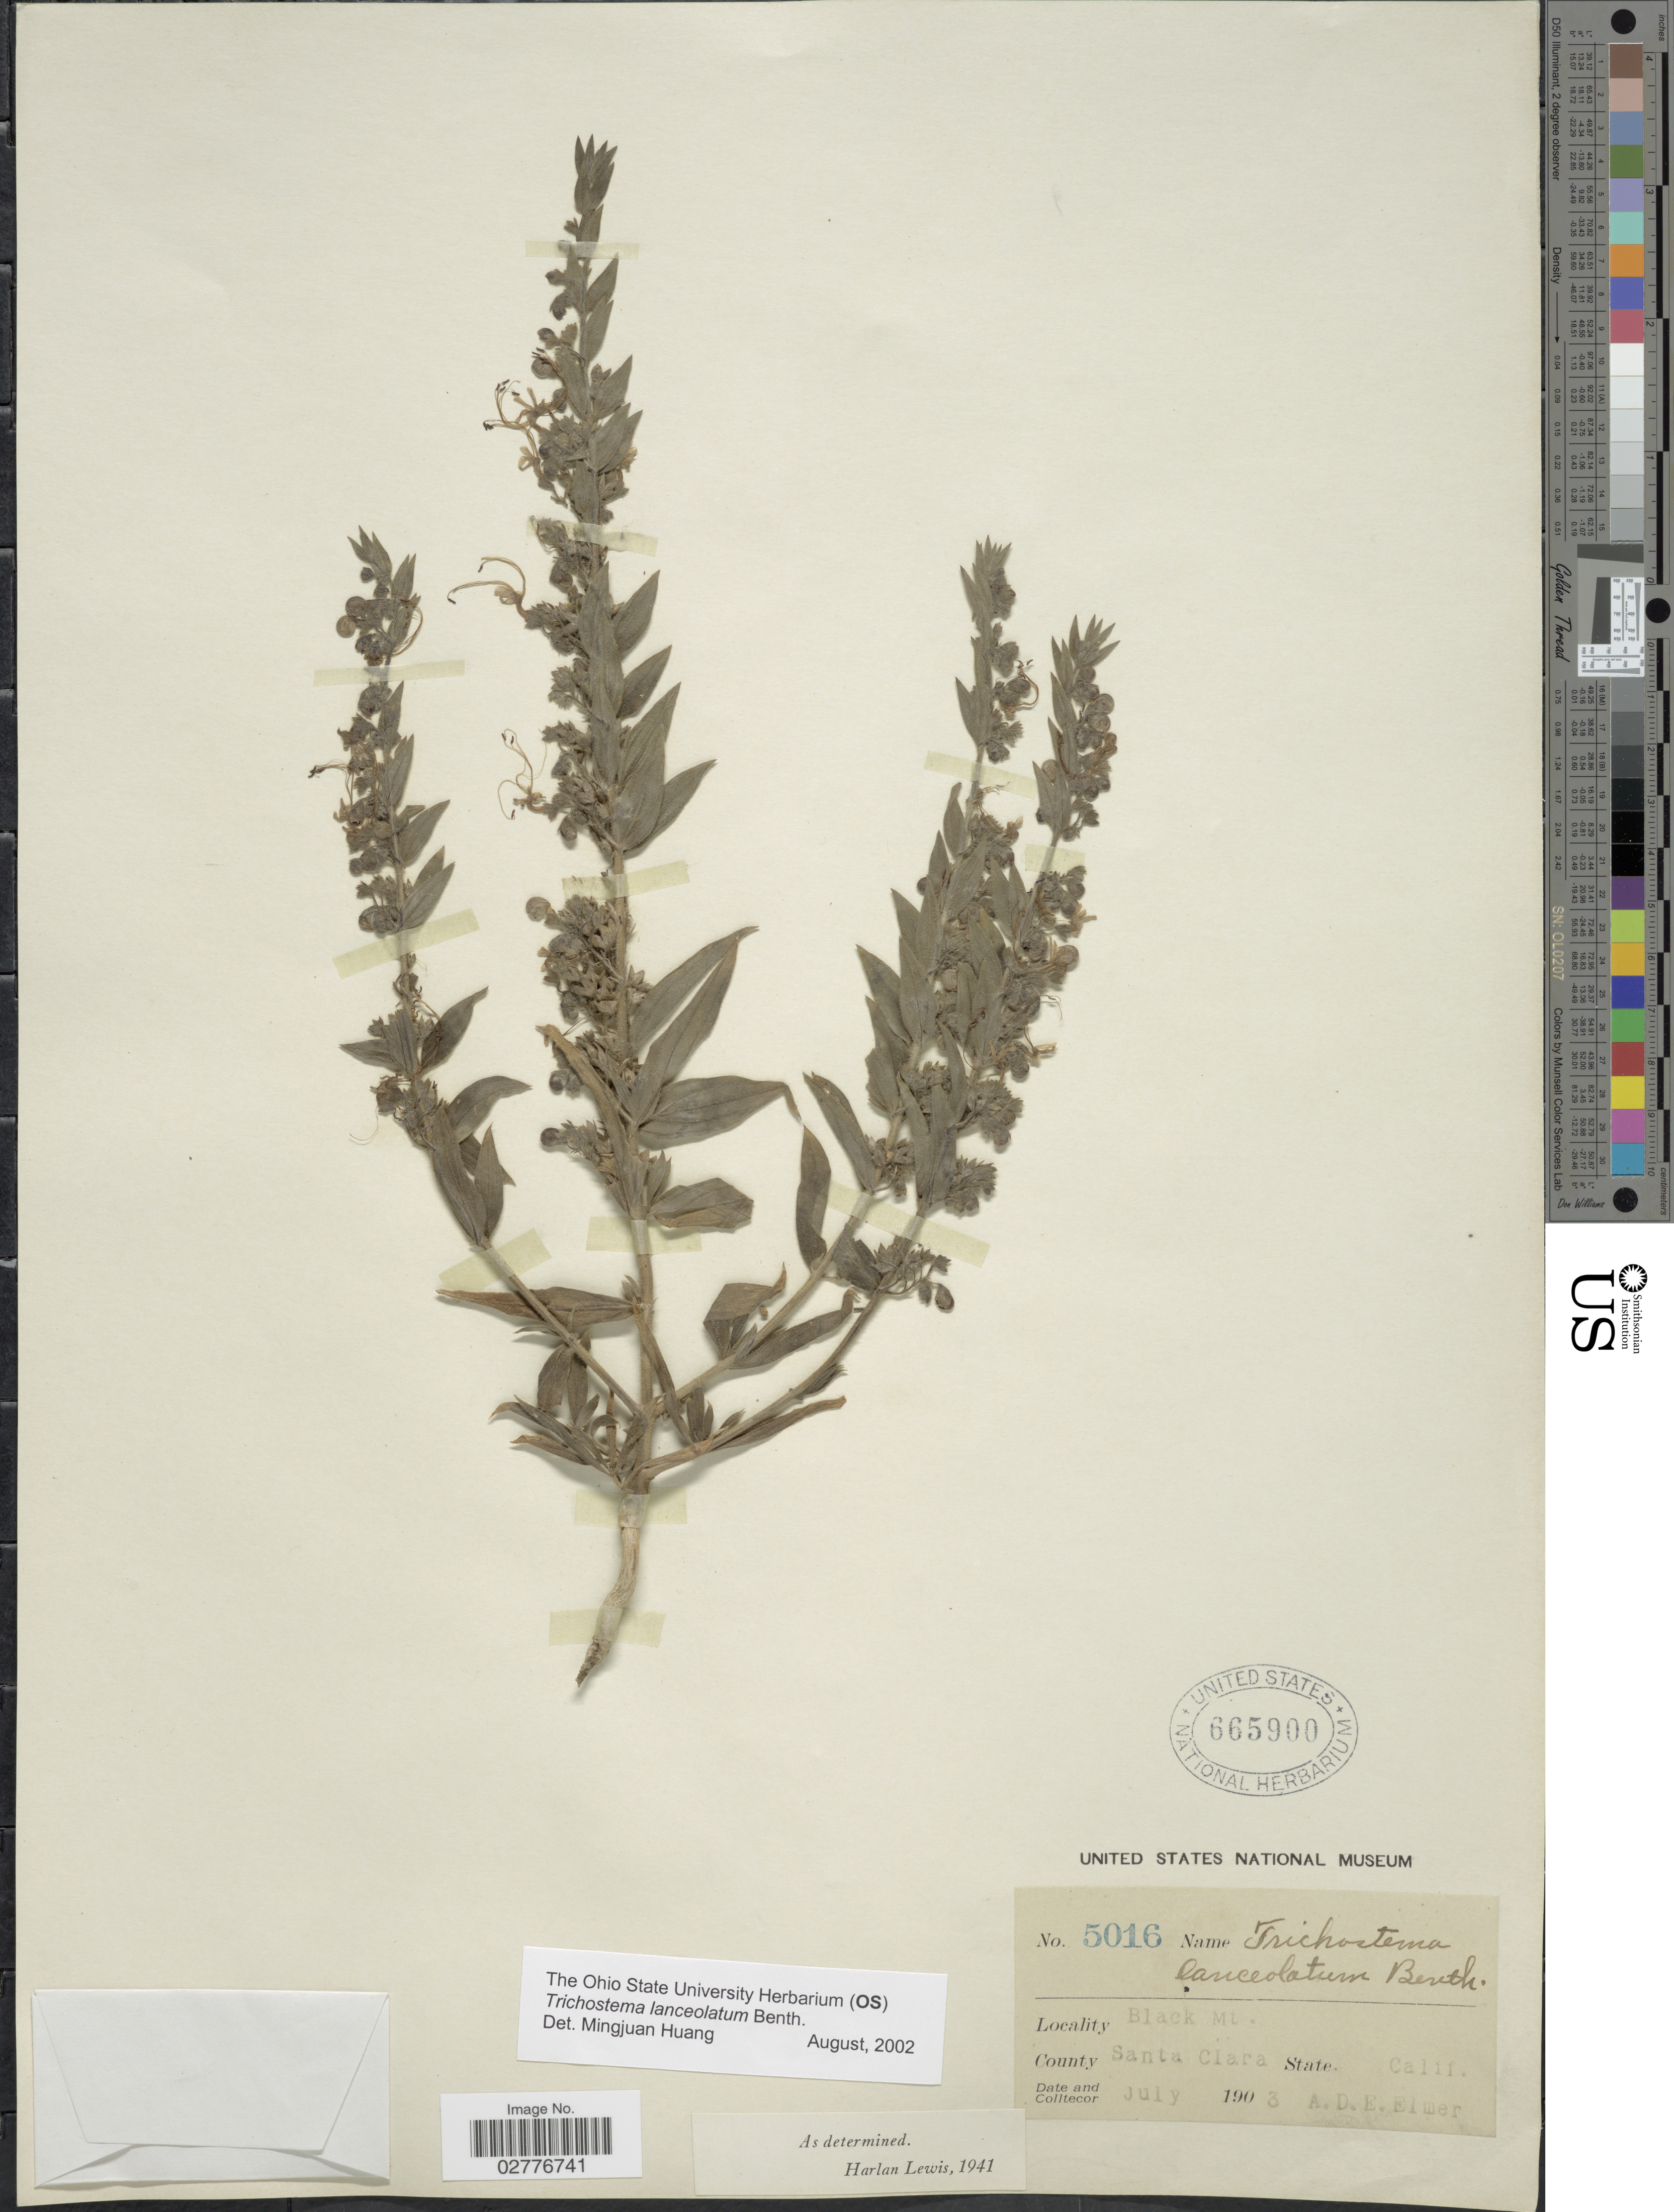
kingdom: Plantae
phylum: Tracheophyta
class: Magnoliopsida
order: Lamiales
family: Lamiaceae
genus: Trichostema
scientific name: Trichostema lanceolatum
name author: Benth.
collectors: A. D. E. Elmer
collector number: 5016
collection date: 1903-07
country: United States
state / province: California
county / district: Santa Clara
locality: Black Mt. County Santa Clara.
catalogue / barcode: US 665900